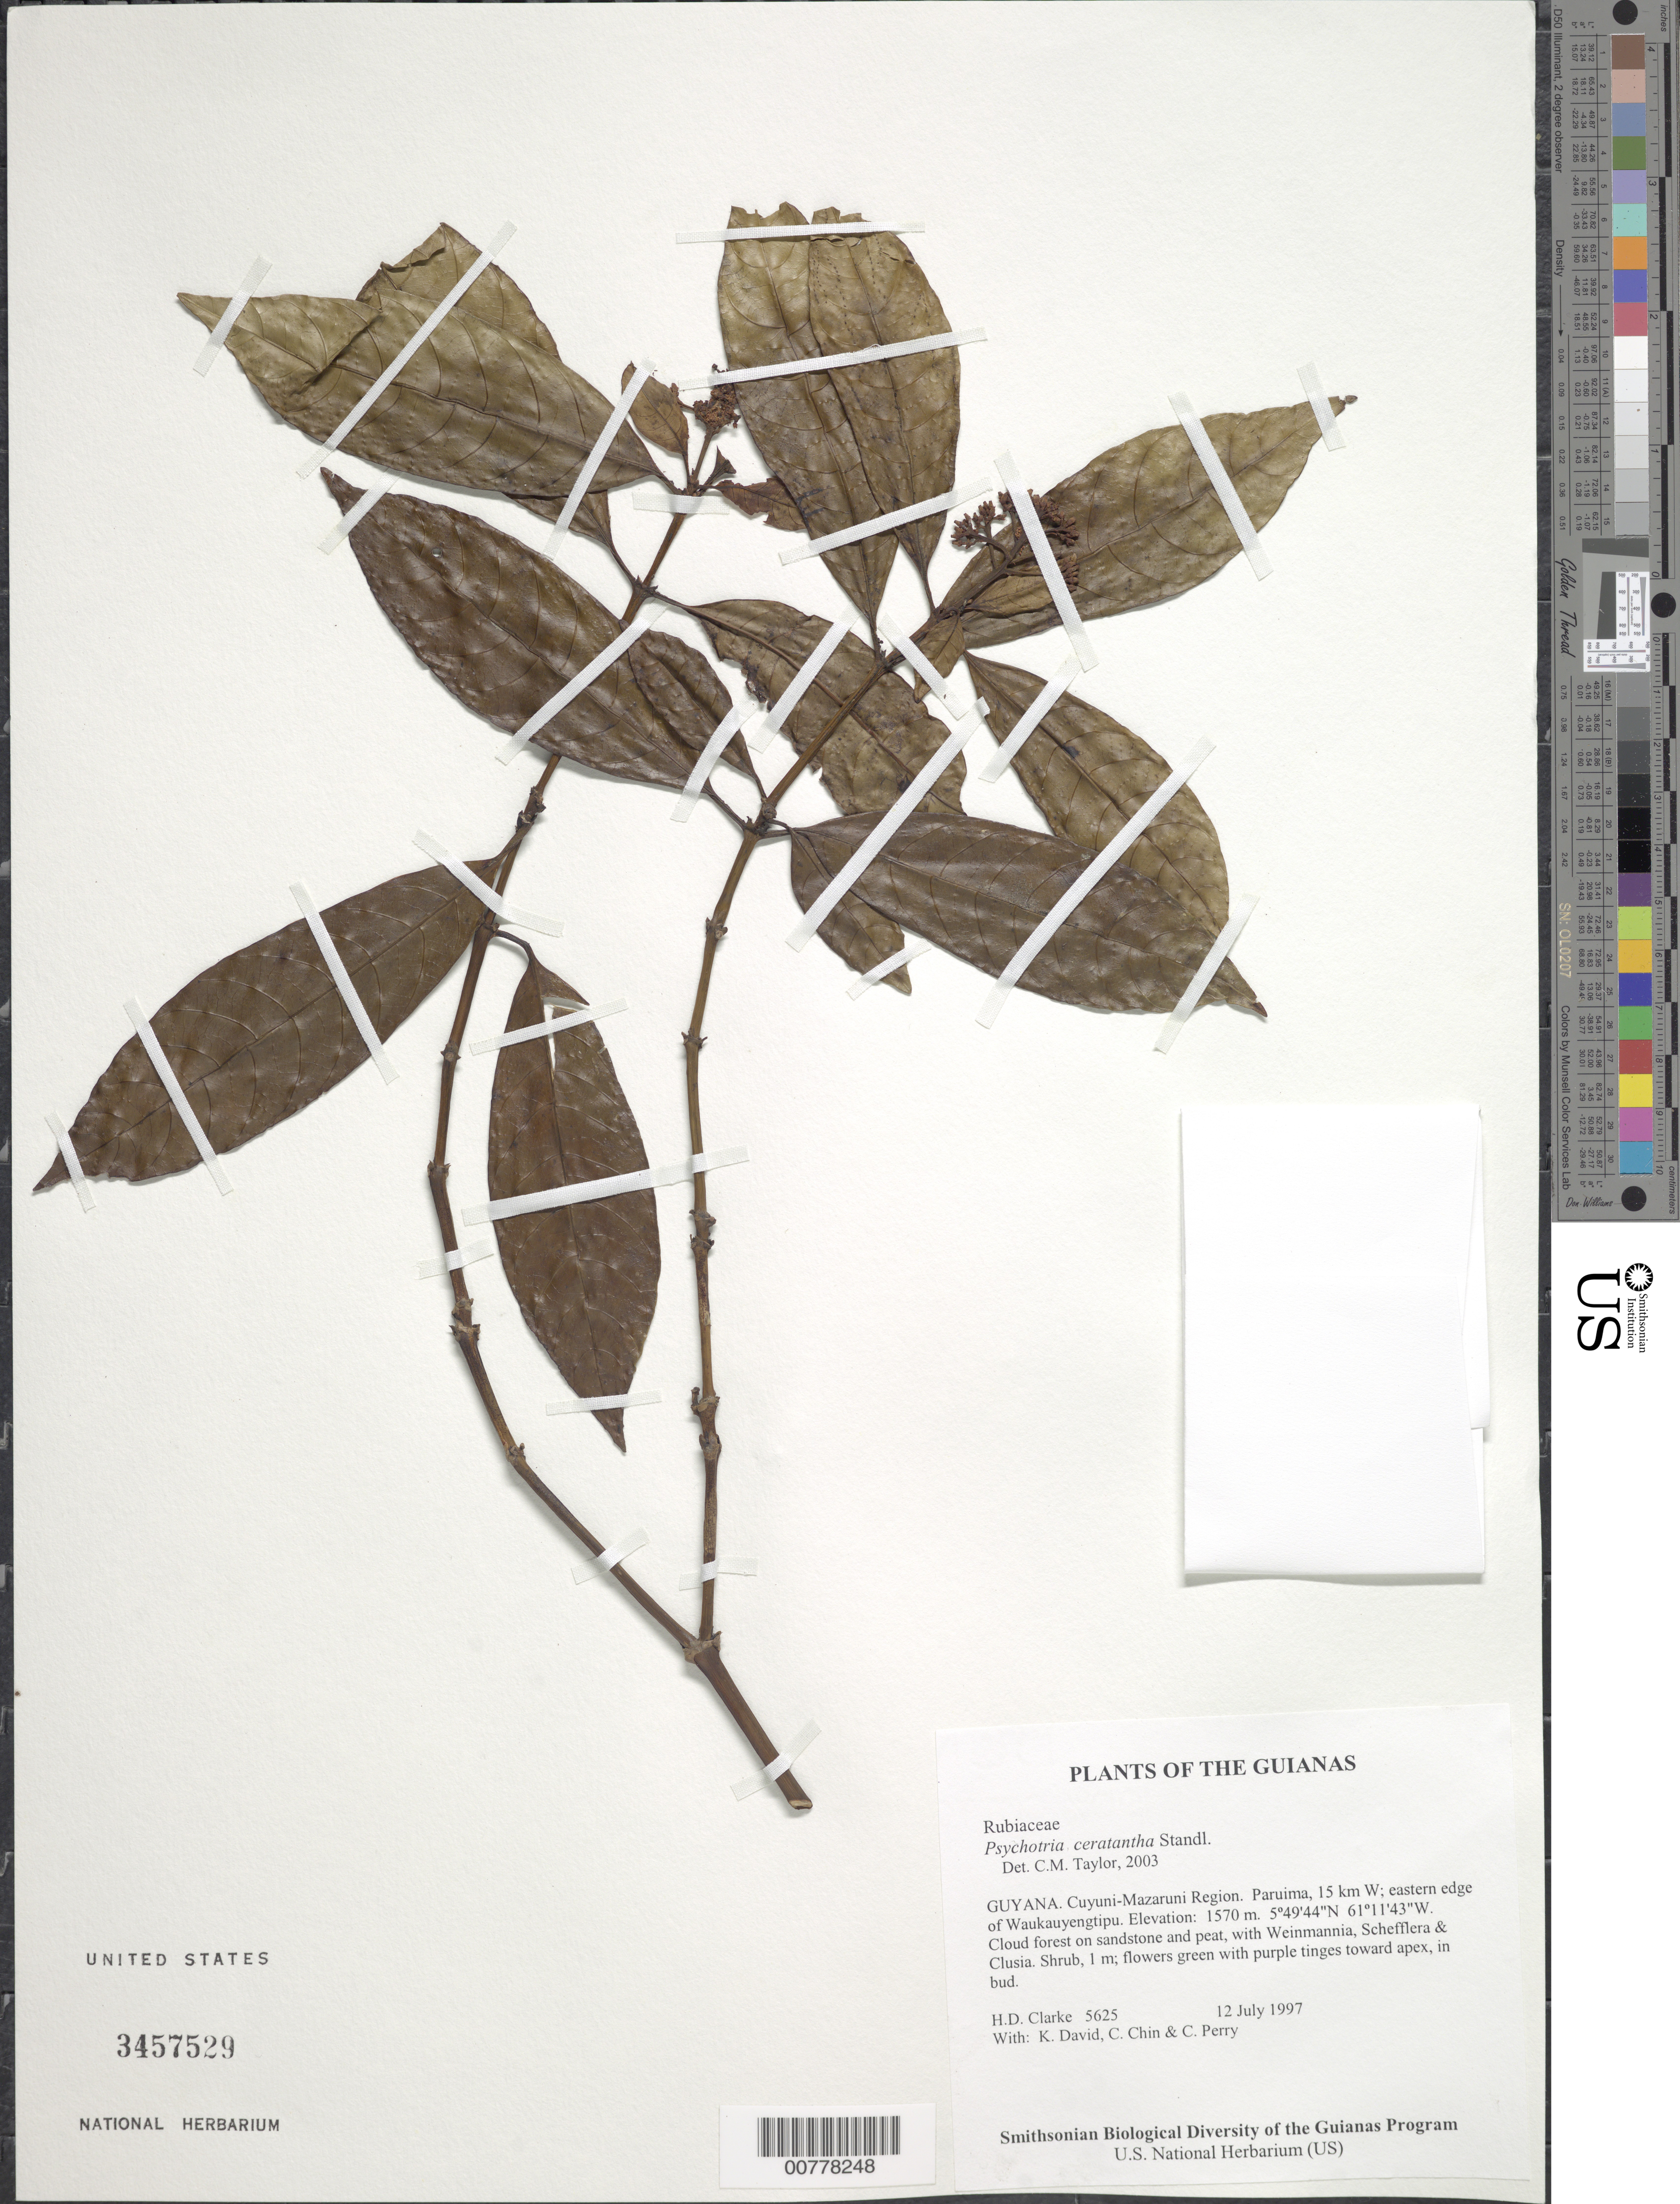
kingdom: Plantae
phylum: Tracheophyta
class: Magnoliopsida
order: Gentianales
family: Rubiaceae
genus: Palicourea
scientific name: Palicourea ceratantha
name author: (Standl.) C.M. Taylor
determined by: Kirkbride, J. H., Jr.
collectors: H. D. Clarke, K. David, C. Chin & C. Perry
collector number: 5625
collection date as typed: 12 July 1997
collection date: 1997-07-12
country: Guyana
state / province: Cuyuni-Mazaruni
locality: Paruima, 15 km W; eastern edge of Waukauyengtipu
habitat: Cloud forest on sandstone and peat, with Weinmannia, Schefflera & Clusia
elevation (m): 1570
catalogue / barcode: US 3457529